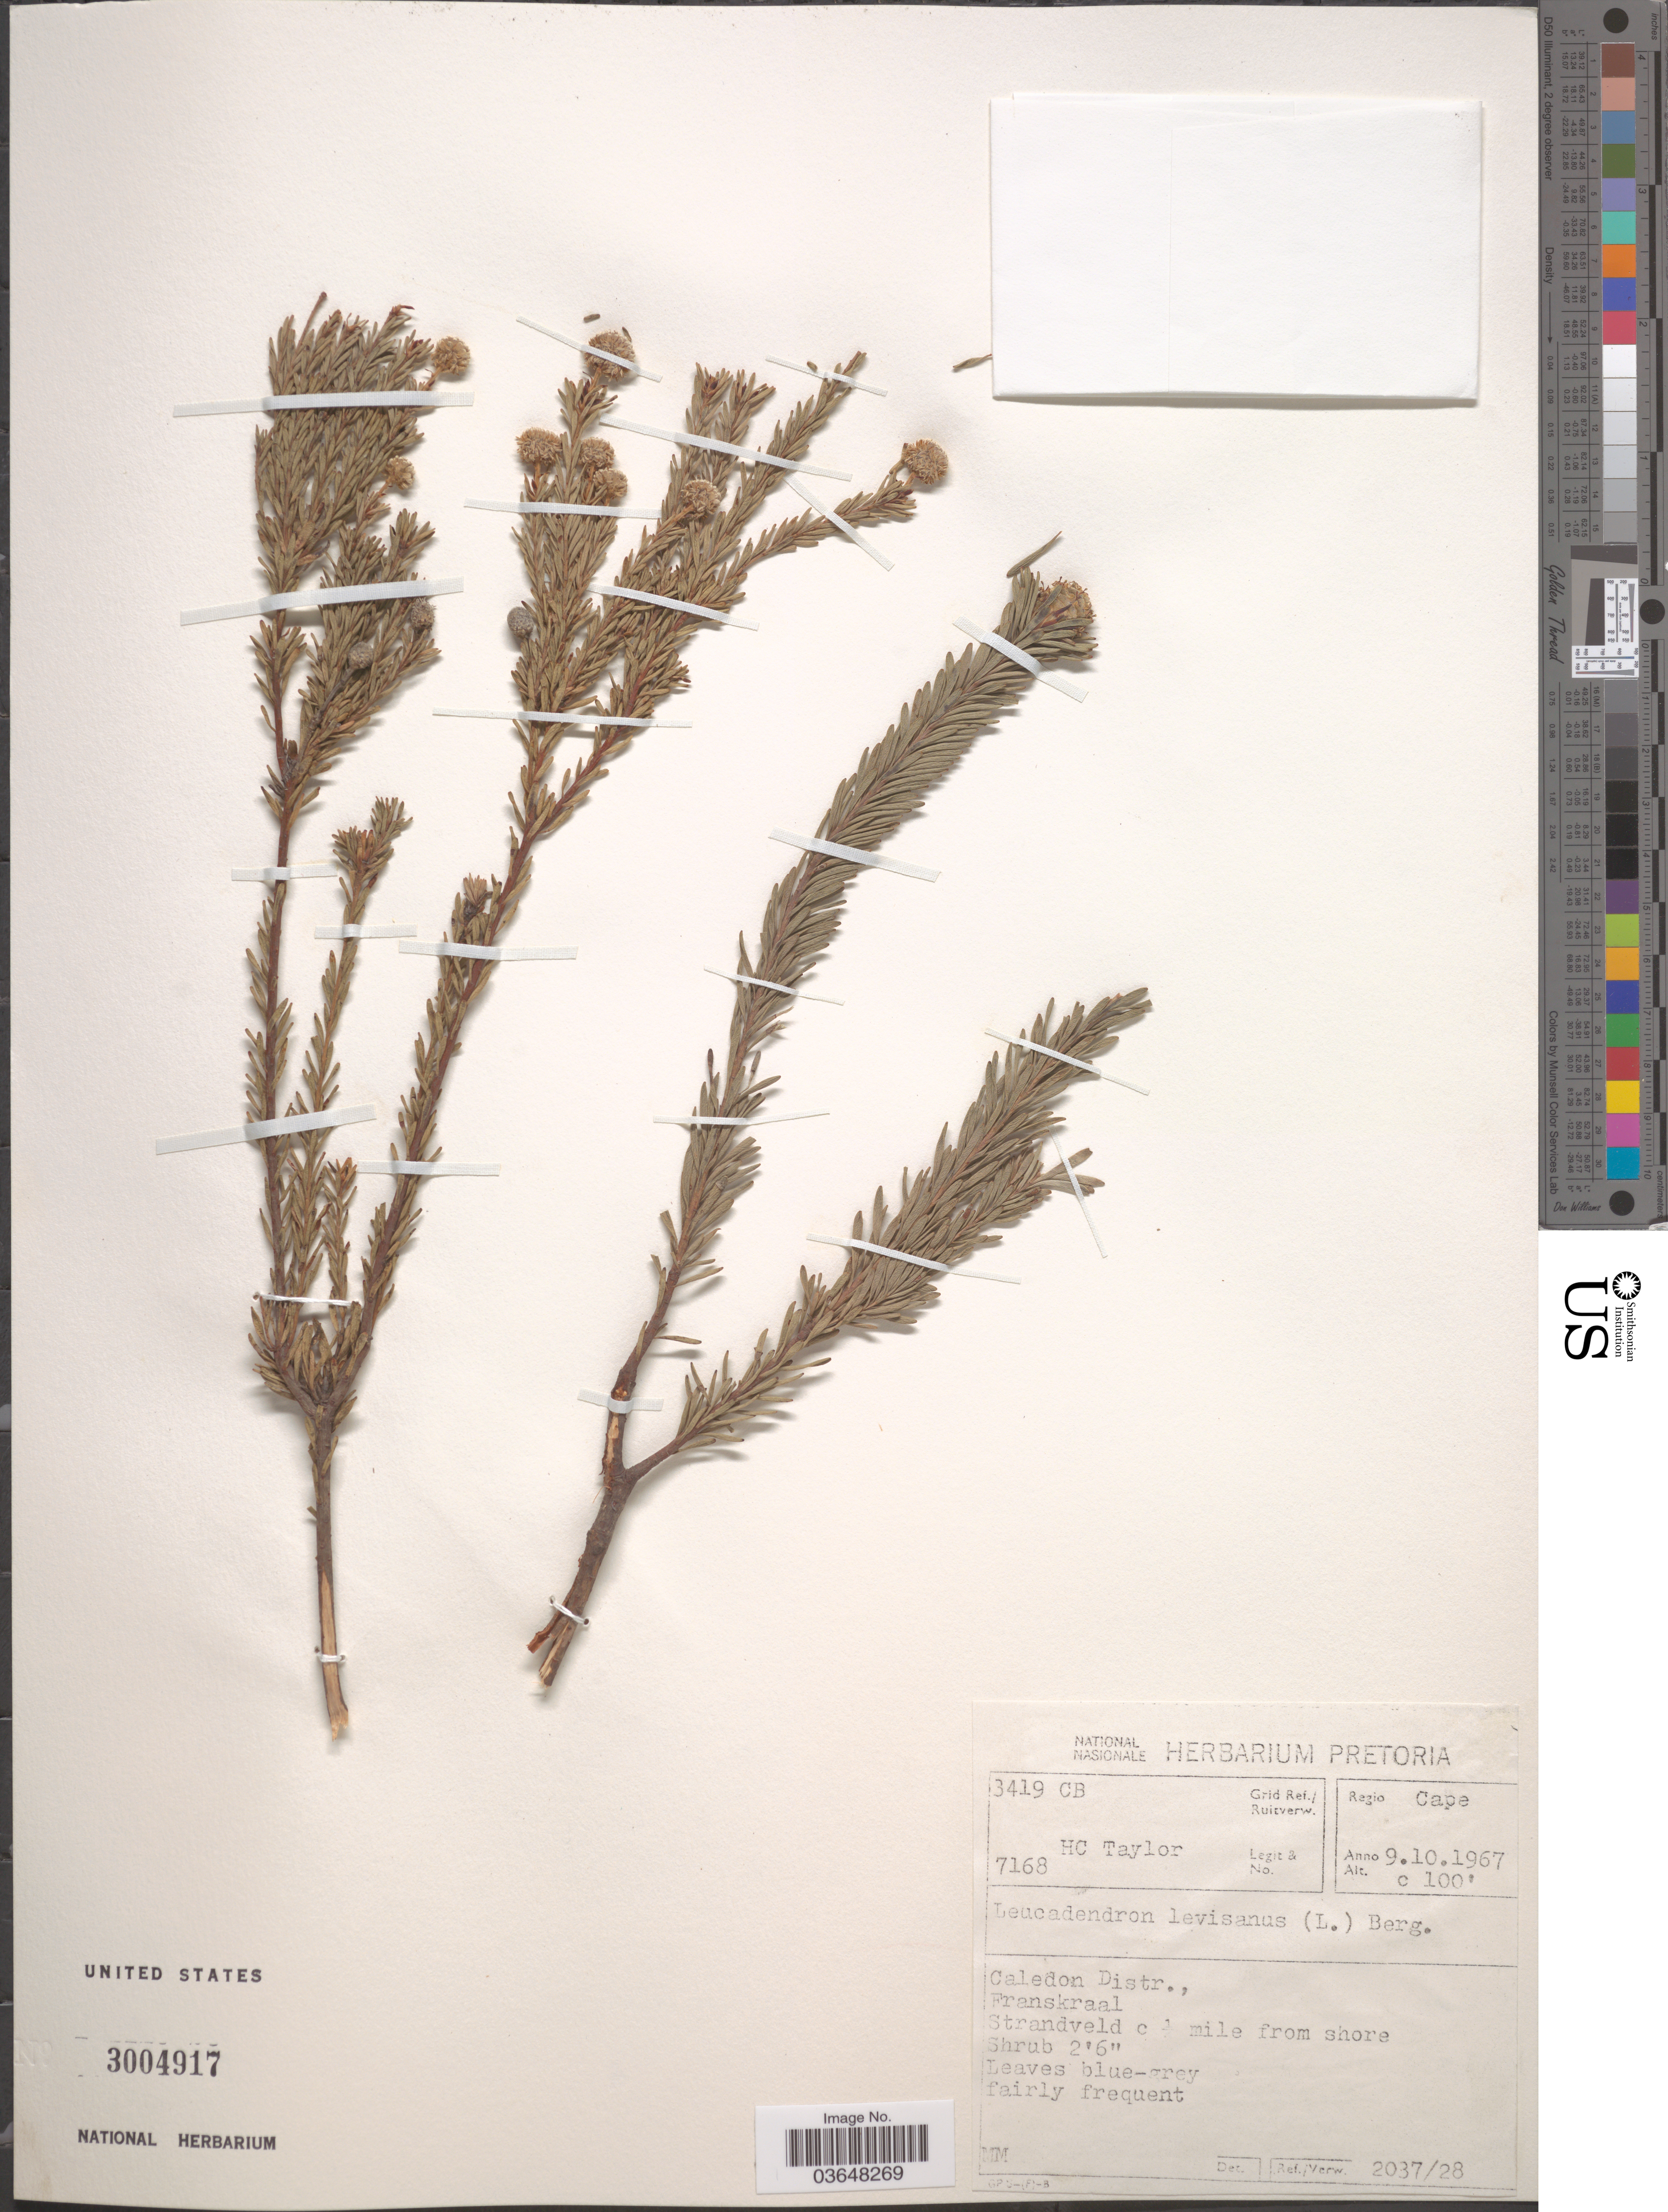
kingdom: Plantae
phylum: Tracheophyta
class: Magnoliopsida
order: Proteales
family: Proteaceae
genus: Leucadendron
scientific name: Leucadendron levisanus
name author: P.J. Bergius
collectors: H. Taylor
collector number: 7168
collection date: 1967-10-09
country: South Africa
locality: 3419 CB Grid Ref./Ruitverw. Regio Cape. Caledon Distr., Franskraal.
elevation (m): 30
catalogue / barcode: US 3004917